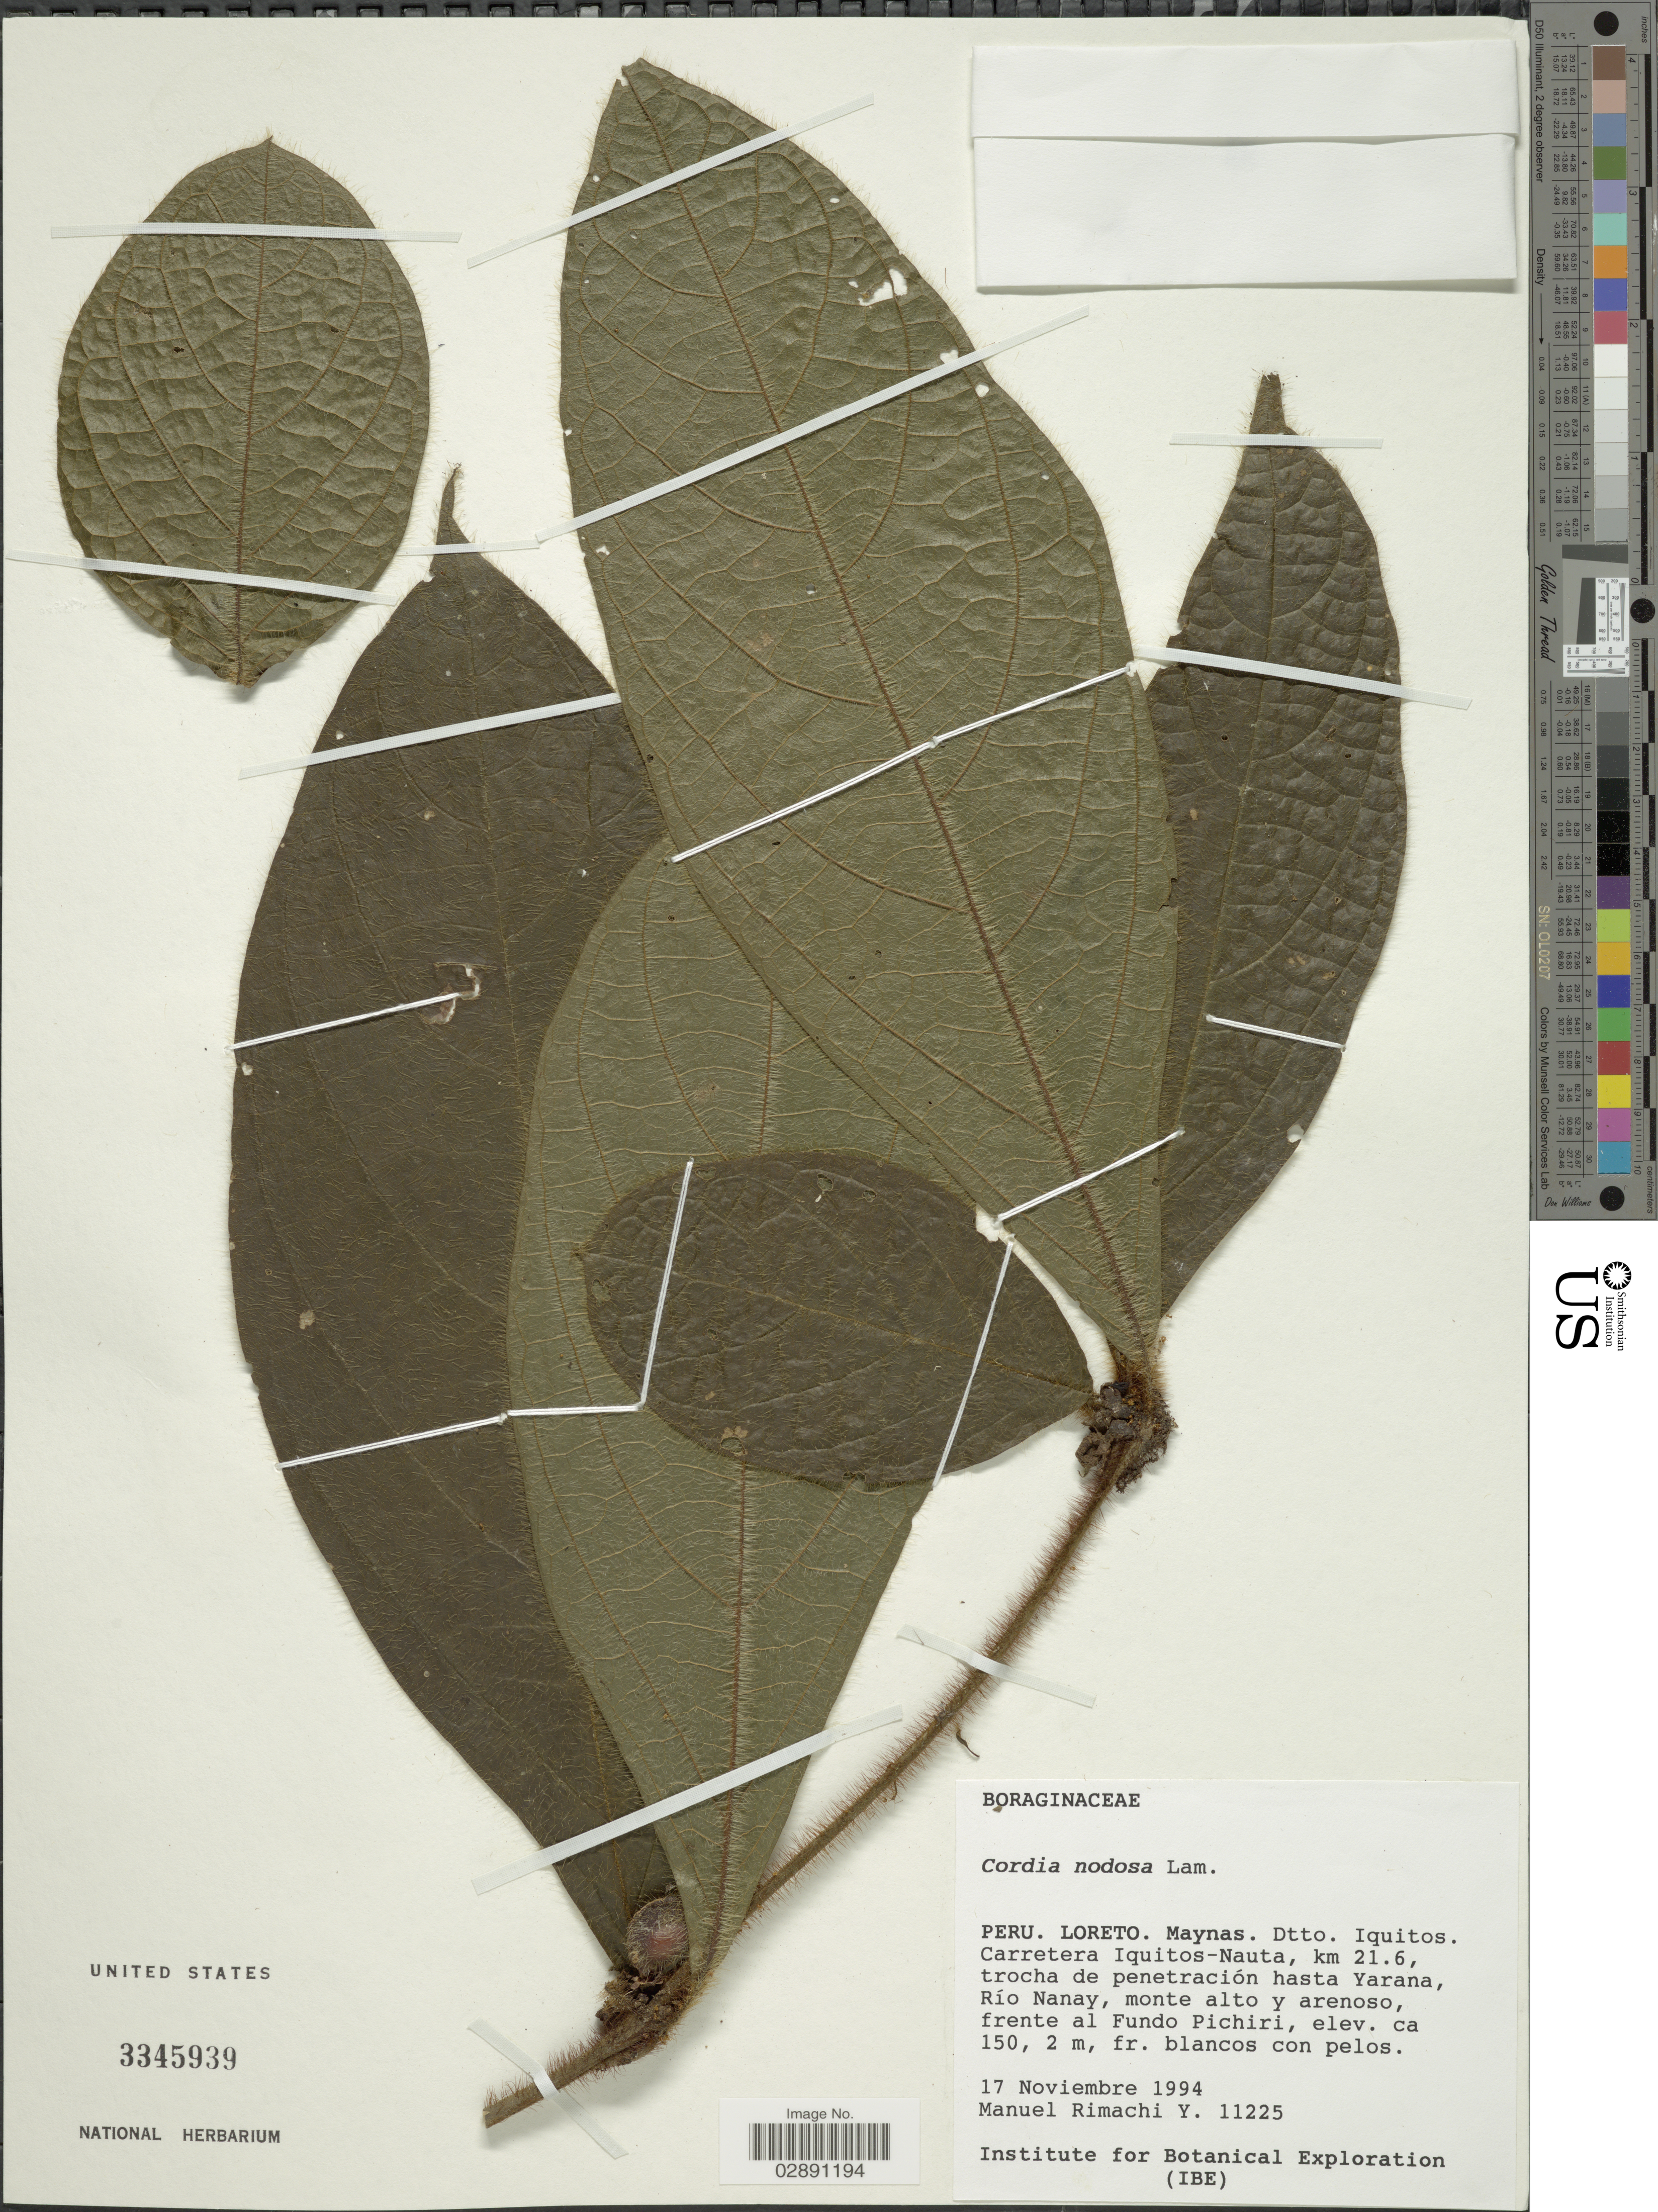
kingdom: Plantae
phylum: Tracheophyta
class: Magnoliopsida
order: Boraginales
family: Cordiaceae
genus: Cordia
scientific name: Cordia nodosa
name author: Lam.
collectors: M. Rimachi Y.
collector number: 11225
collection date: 1994-11-17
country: Peru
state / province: Loreto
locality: Maynas. Dtto. Iquitos. Carretera Iquitos-Nauta, km 21.6, trocha de penetración hasta Yarana, Río Nanay, monte alto y arenoso, frente al Fundo Pichiri.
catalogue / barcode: US 3345939